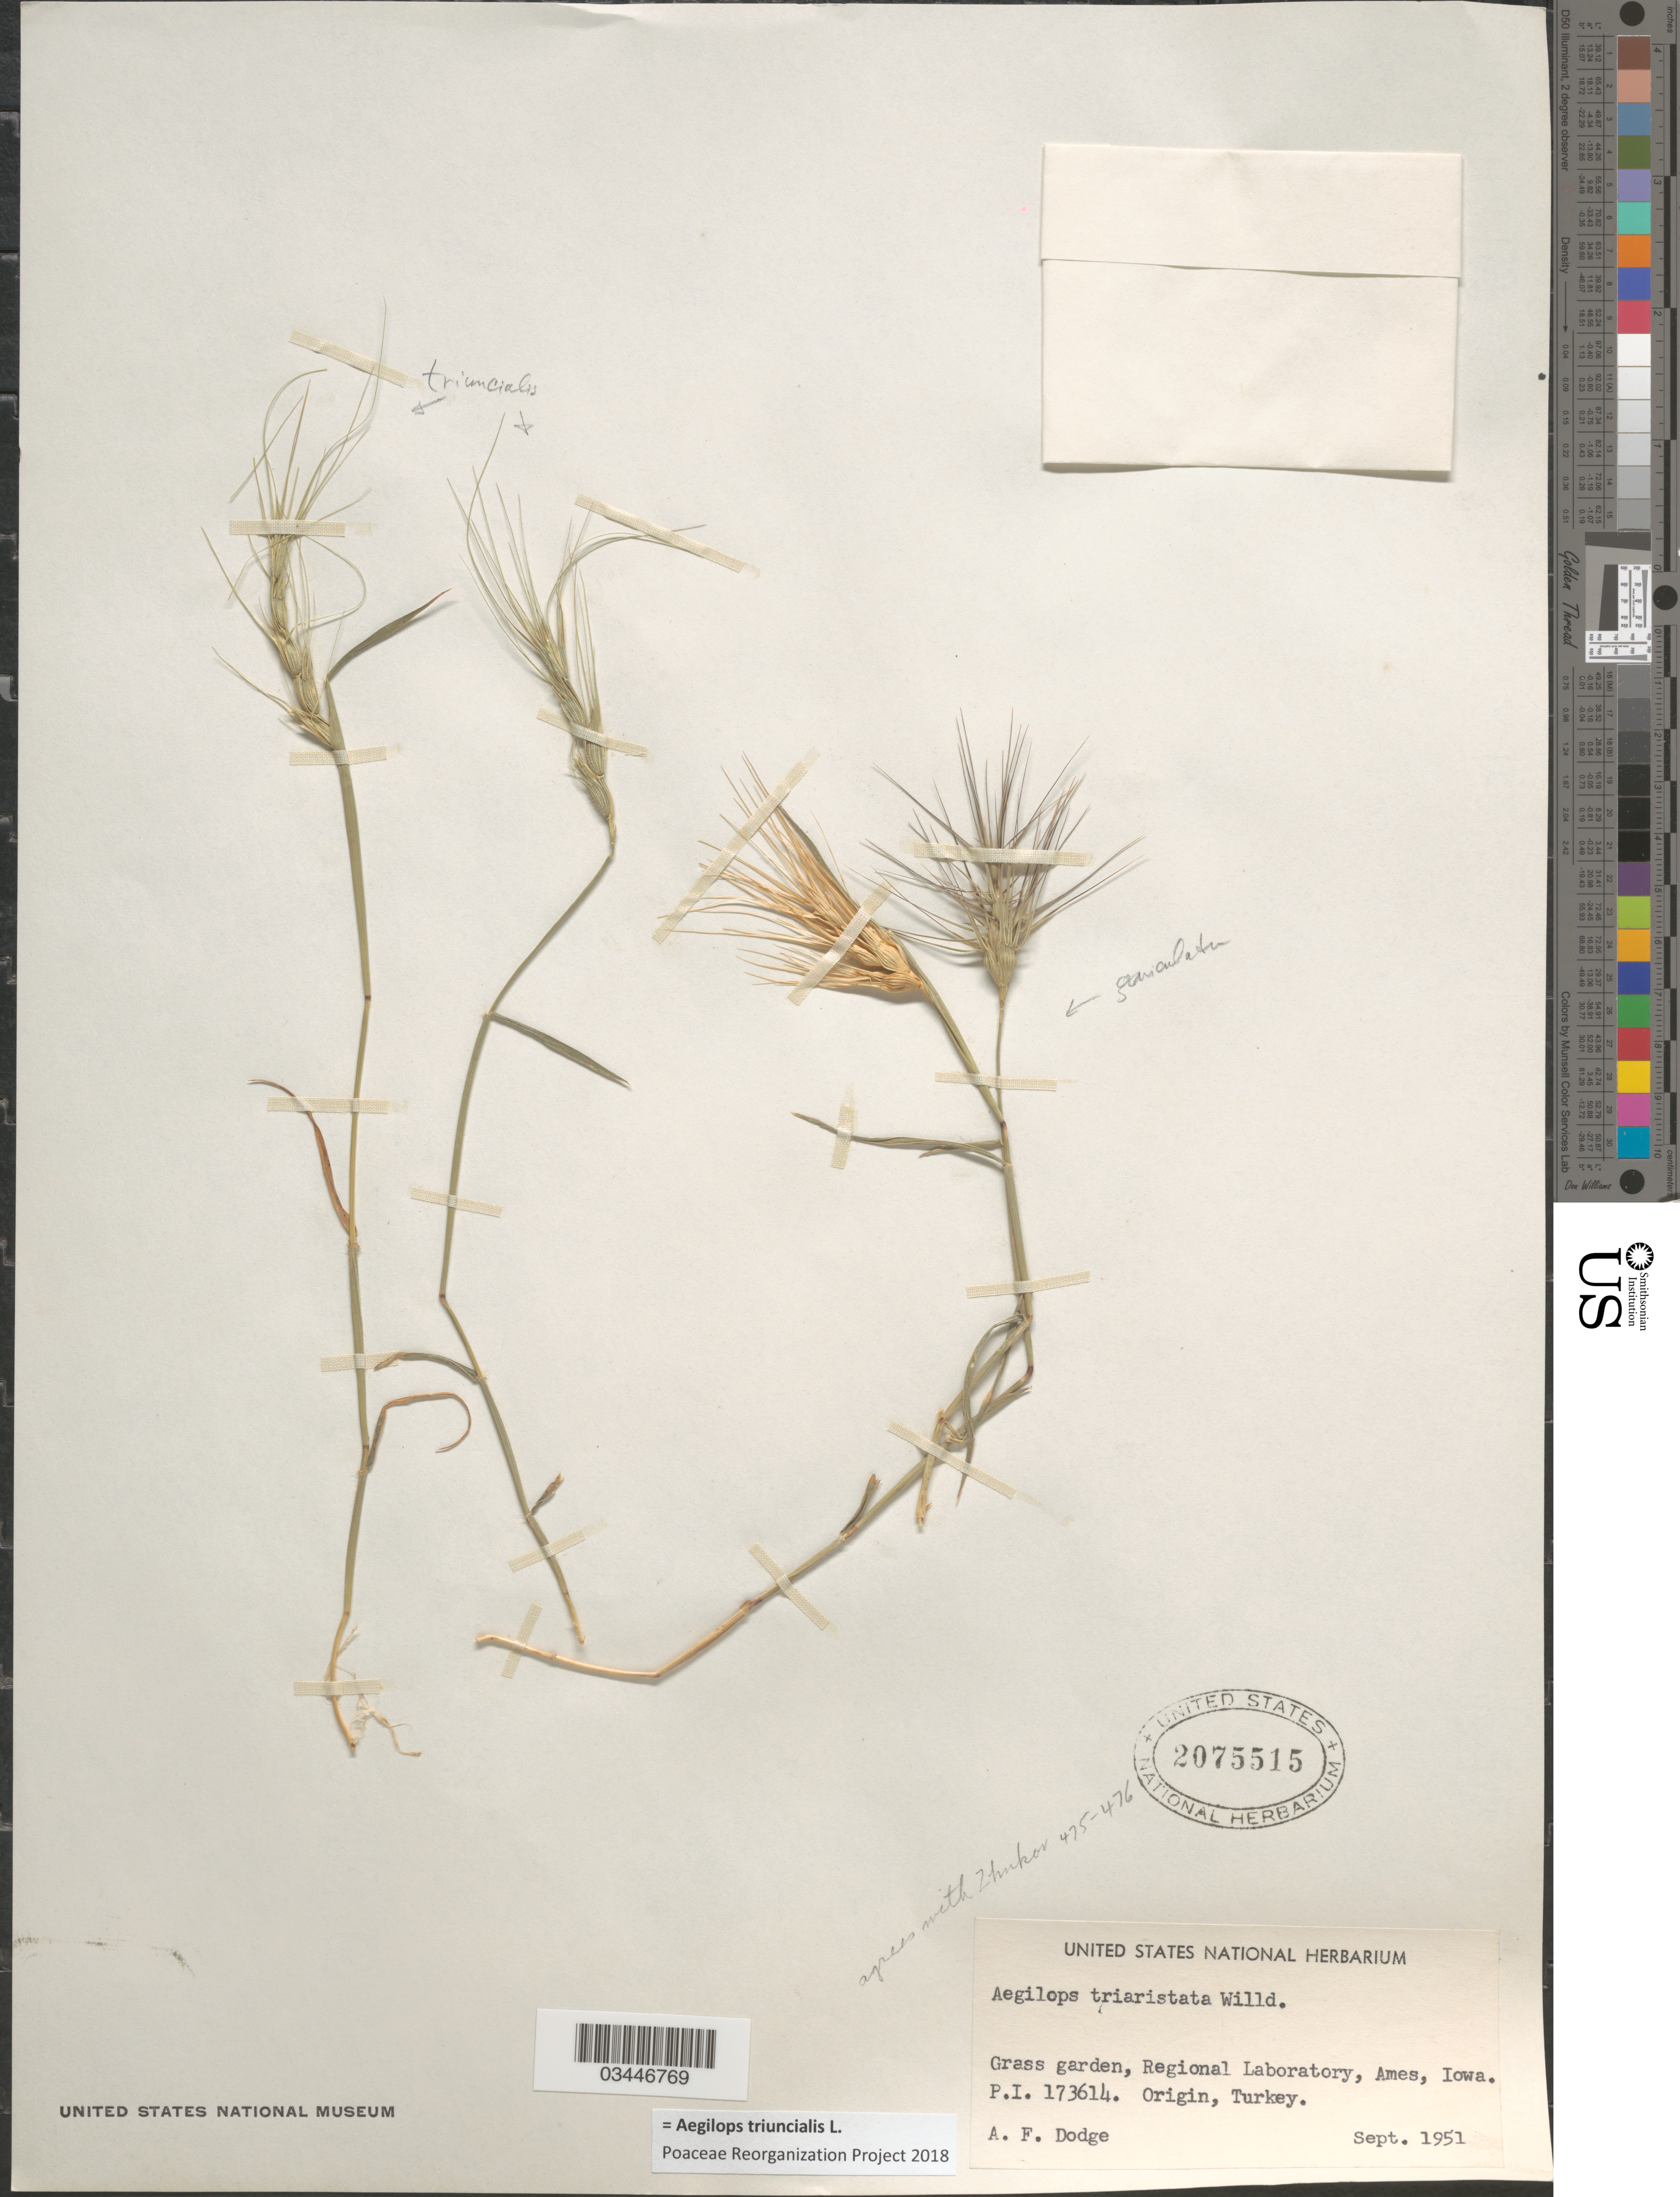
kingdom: Plantae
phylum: Tracheophyta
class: Liliopsida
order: Poales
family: Poaceae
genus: Aegilops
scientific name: Aegilops triuncialis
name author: L.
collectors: A. Dodge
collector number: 173614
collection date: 1951-09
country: United States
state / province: Iowa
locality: Grass garden, Regional Laboratory, Ames.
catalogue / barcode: US 2075515